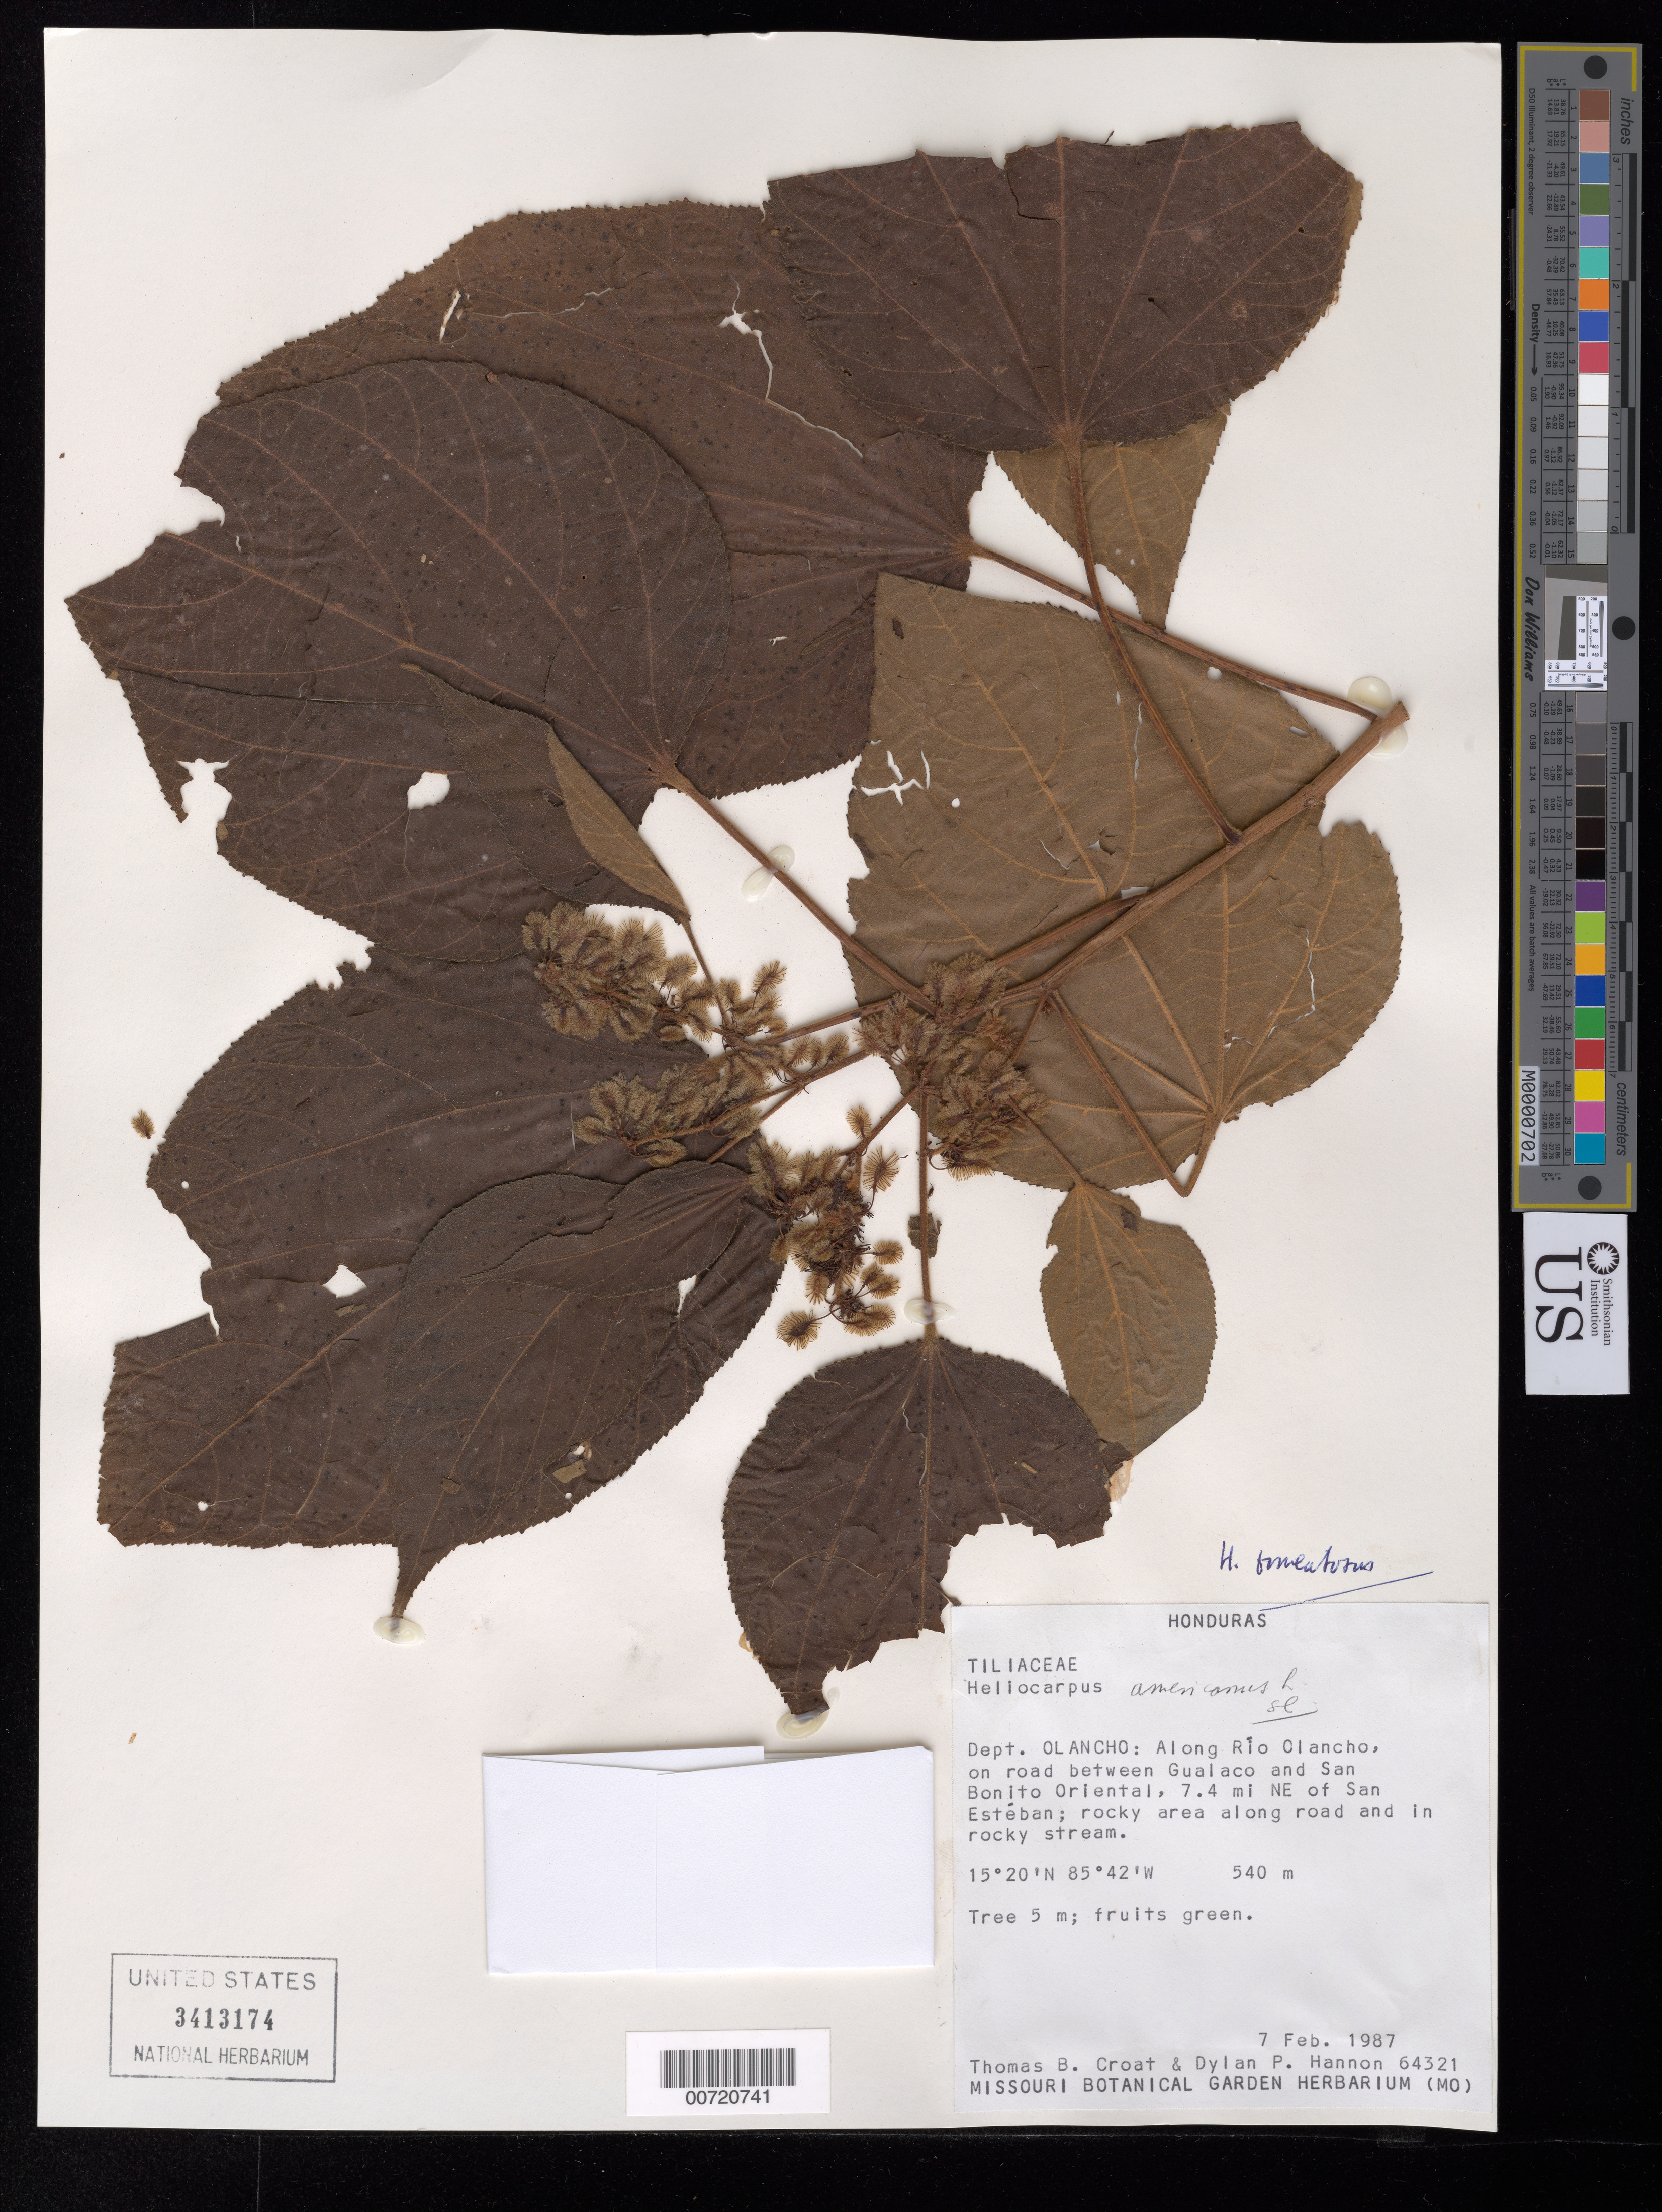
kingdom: Plantae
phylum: Tracheophyta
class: Magnoliopsida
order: Malvales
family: Malvaceae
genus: Heliocarpus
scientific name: Heliocarpus americanus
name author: L.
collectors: T. B. Croat & D. Hannon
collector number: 64321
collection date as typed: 07 Feb 1987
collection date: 1987-02-07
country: Honduras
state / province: Olancho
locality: Along Río Olancho, on road between Gualaco and San Bonito Oriental, 7.4 mi NE of San Estéban.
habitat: Rocky area along road and in rocky stream.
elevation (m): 540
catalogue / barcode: US 3413174